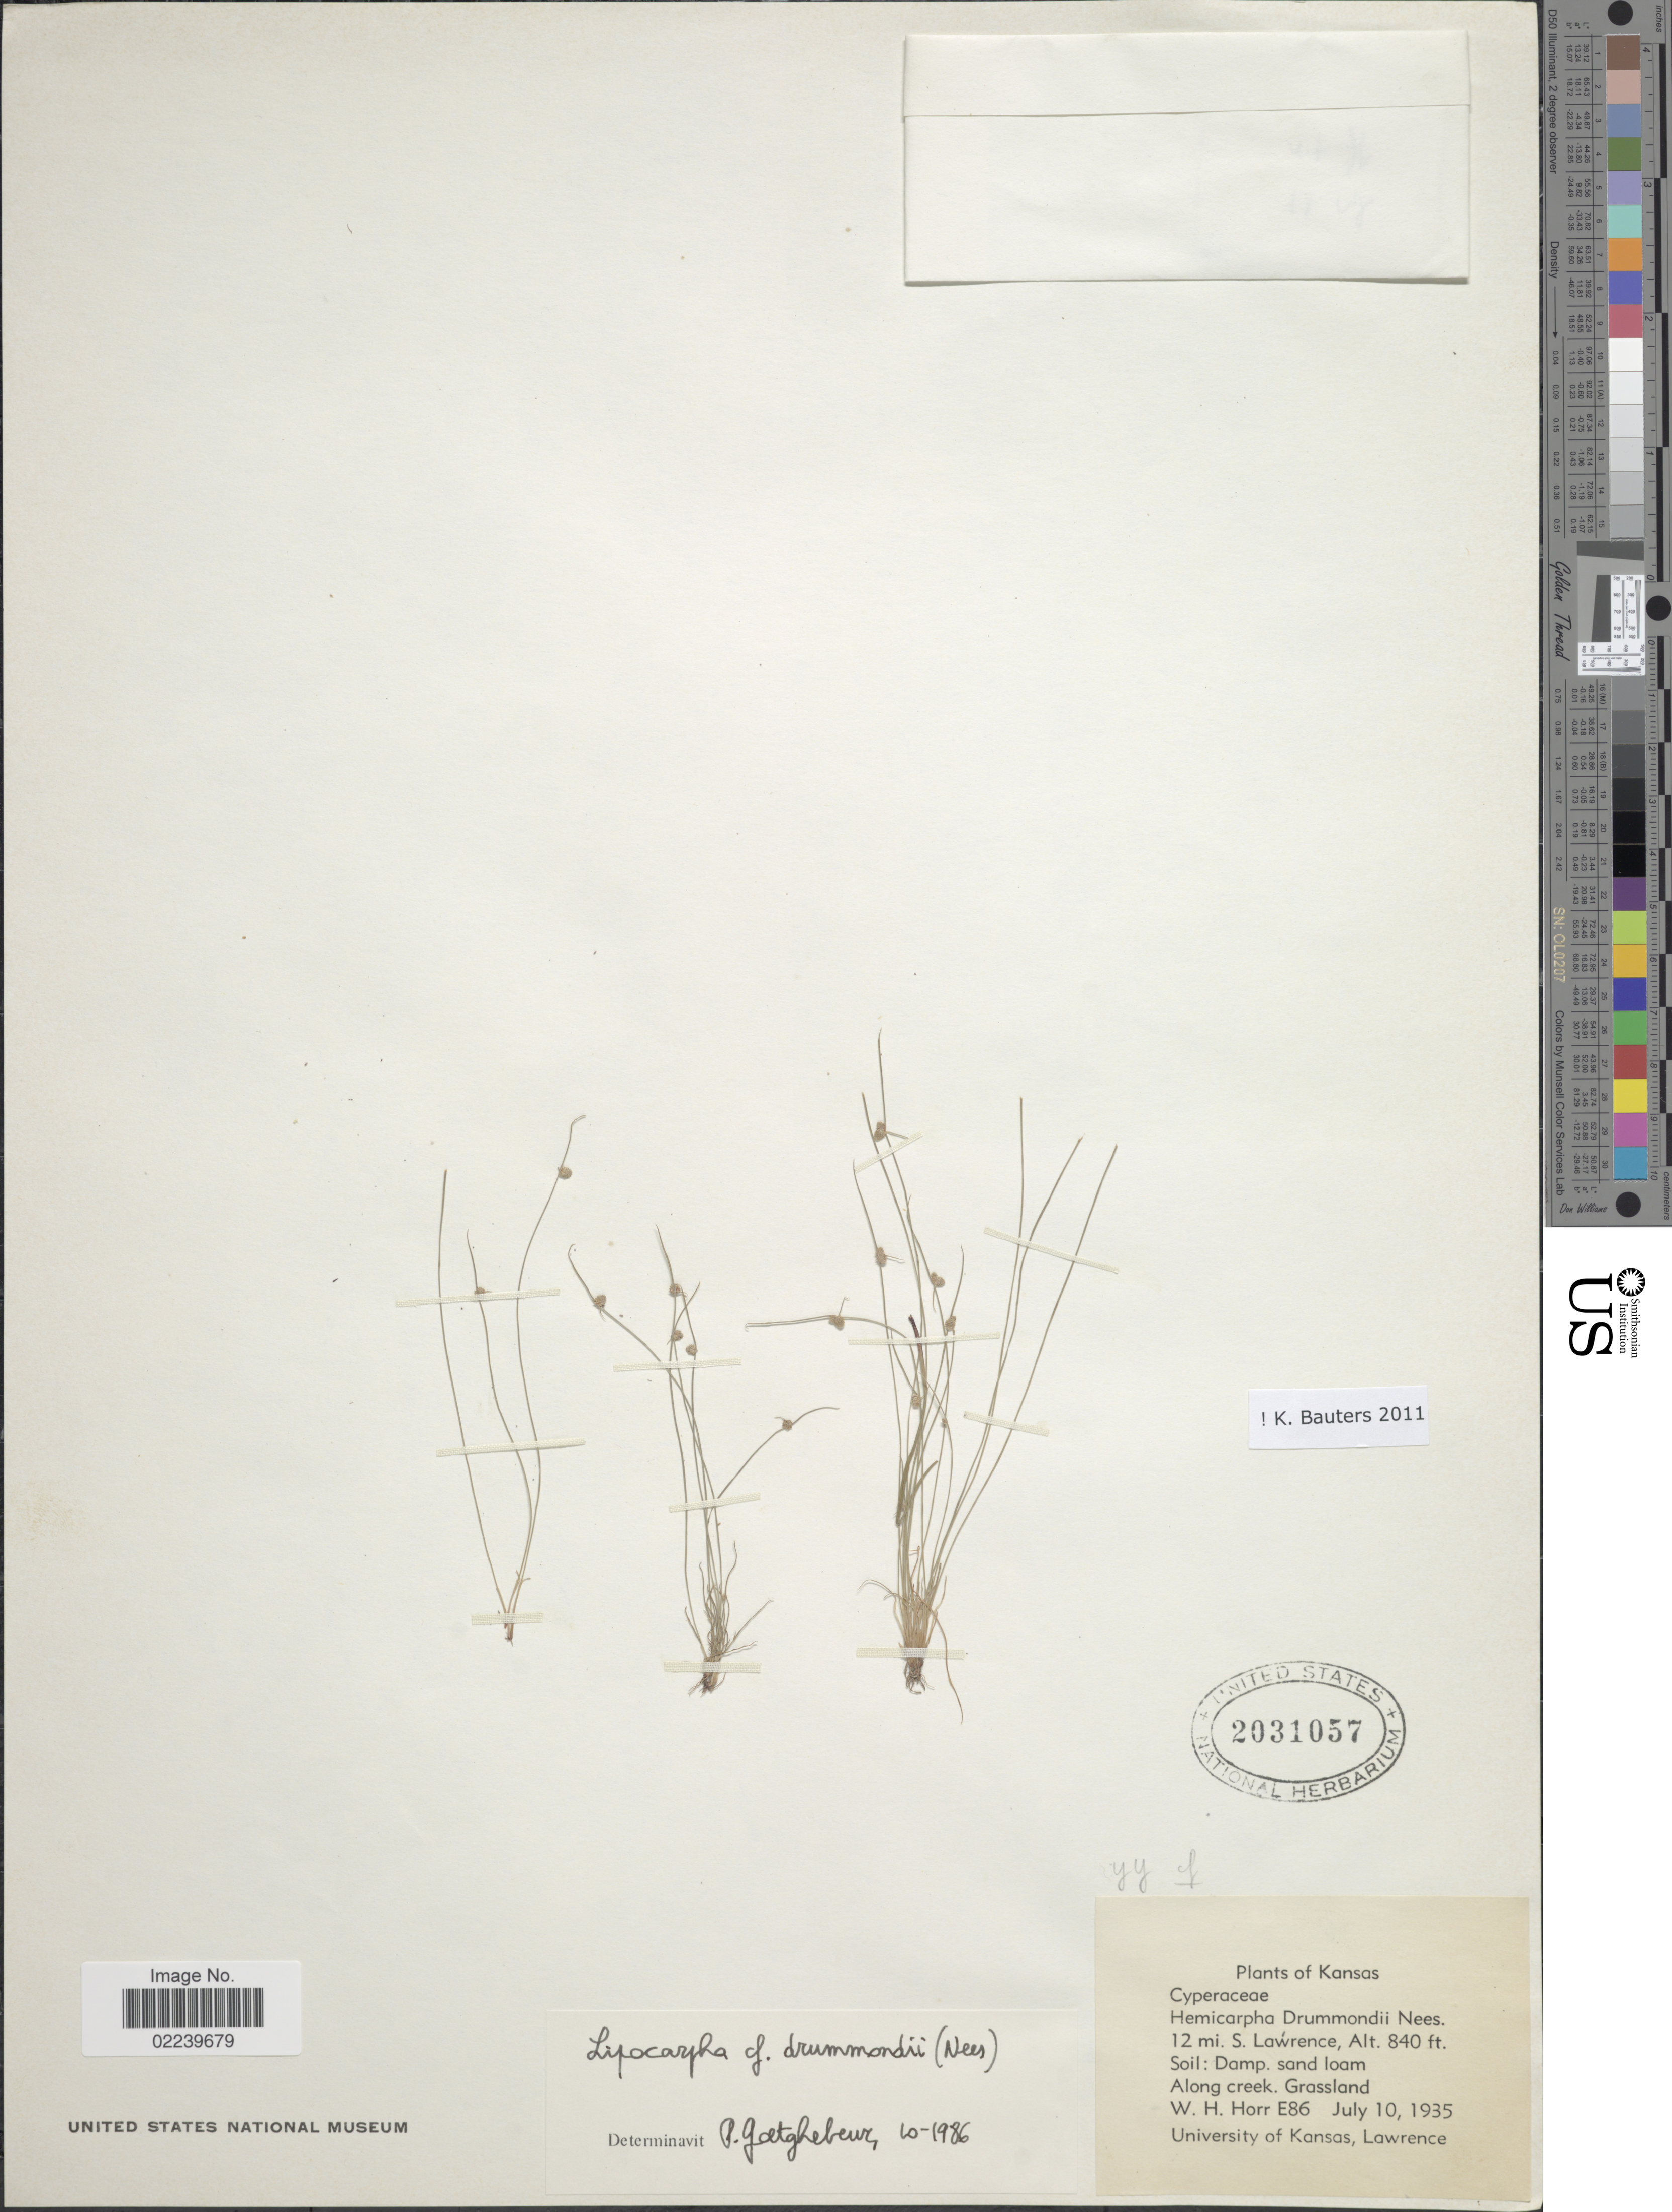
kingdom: Plantae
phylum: Tracheophyta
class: Liliopsida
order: Poales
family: Cyperaceae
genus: Cyperus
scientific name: Cyperus hemidrummondii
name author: Goetgh.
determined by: Strong, M. T., (US), Smithsonian Institution - National Museum of Natural History (UNITED STATES)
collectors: W. H. Horr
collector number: E86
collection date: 1935-07-10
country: United States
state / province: Kansas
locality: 12 mi. S. Lawrence, Along Creek, Grassland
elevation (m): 256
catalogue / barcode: US 2031057